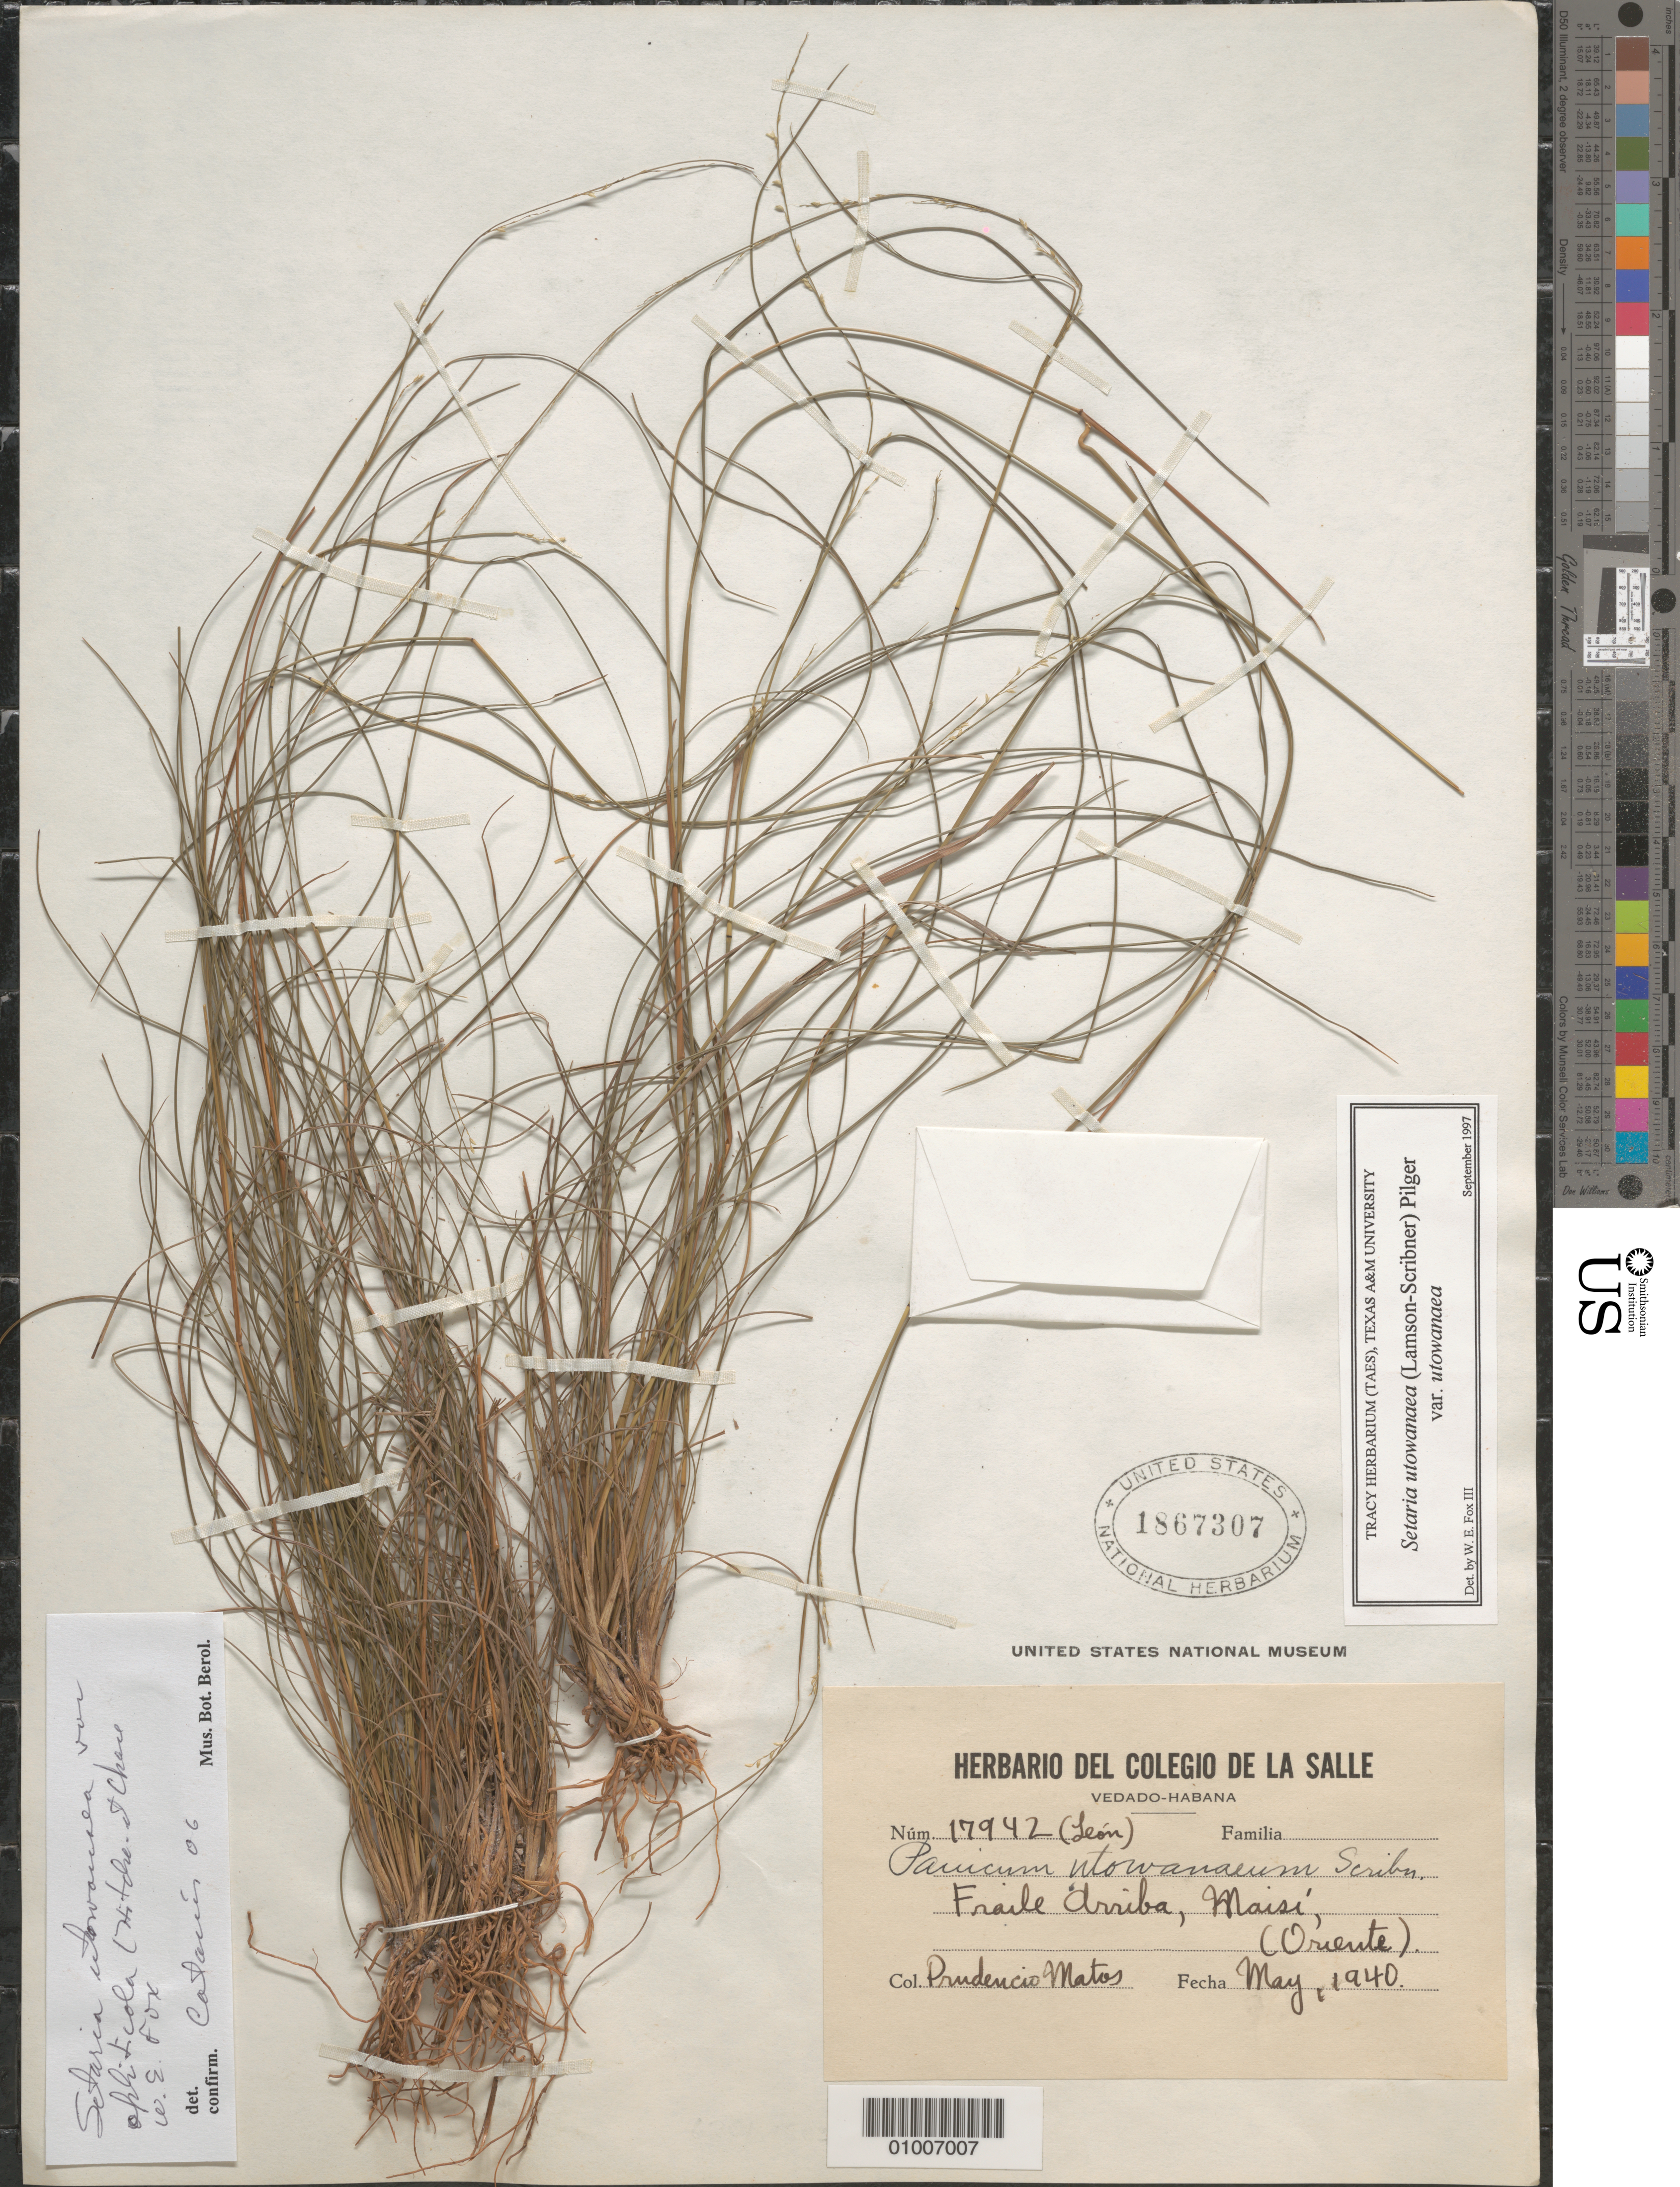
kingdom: Plantae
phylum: Tracheophyta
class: Liliopsida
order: Poales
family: Poaceae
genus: Setaria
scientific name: Setaria utowanaea var. utowanaea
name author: (Scribn.) Pilg.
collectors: P. Matos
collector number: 17942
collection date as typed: May 1940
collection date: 1940-05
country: Cuba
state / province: Oriente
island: Cuba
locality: Fraile Arriba, Maisi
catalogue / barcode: US 1867307